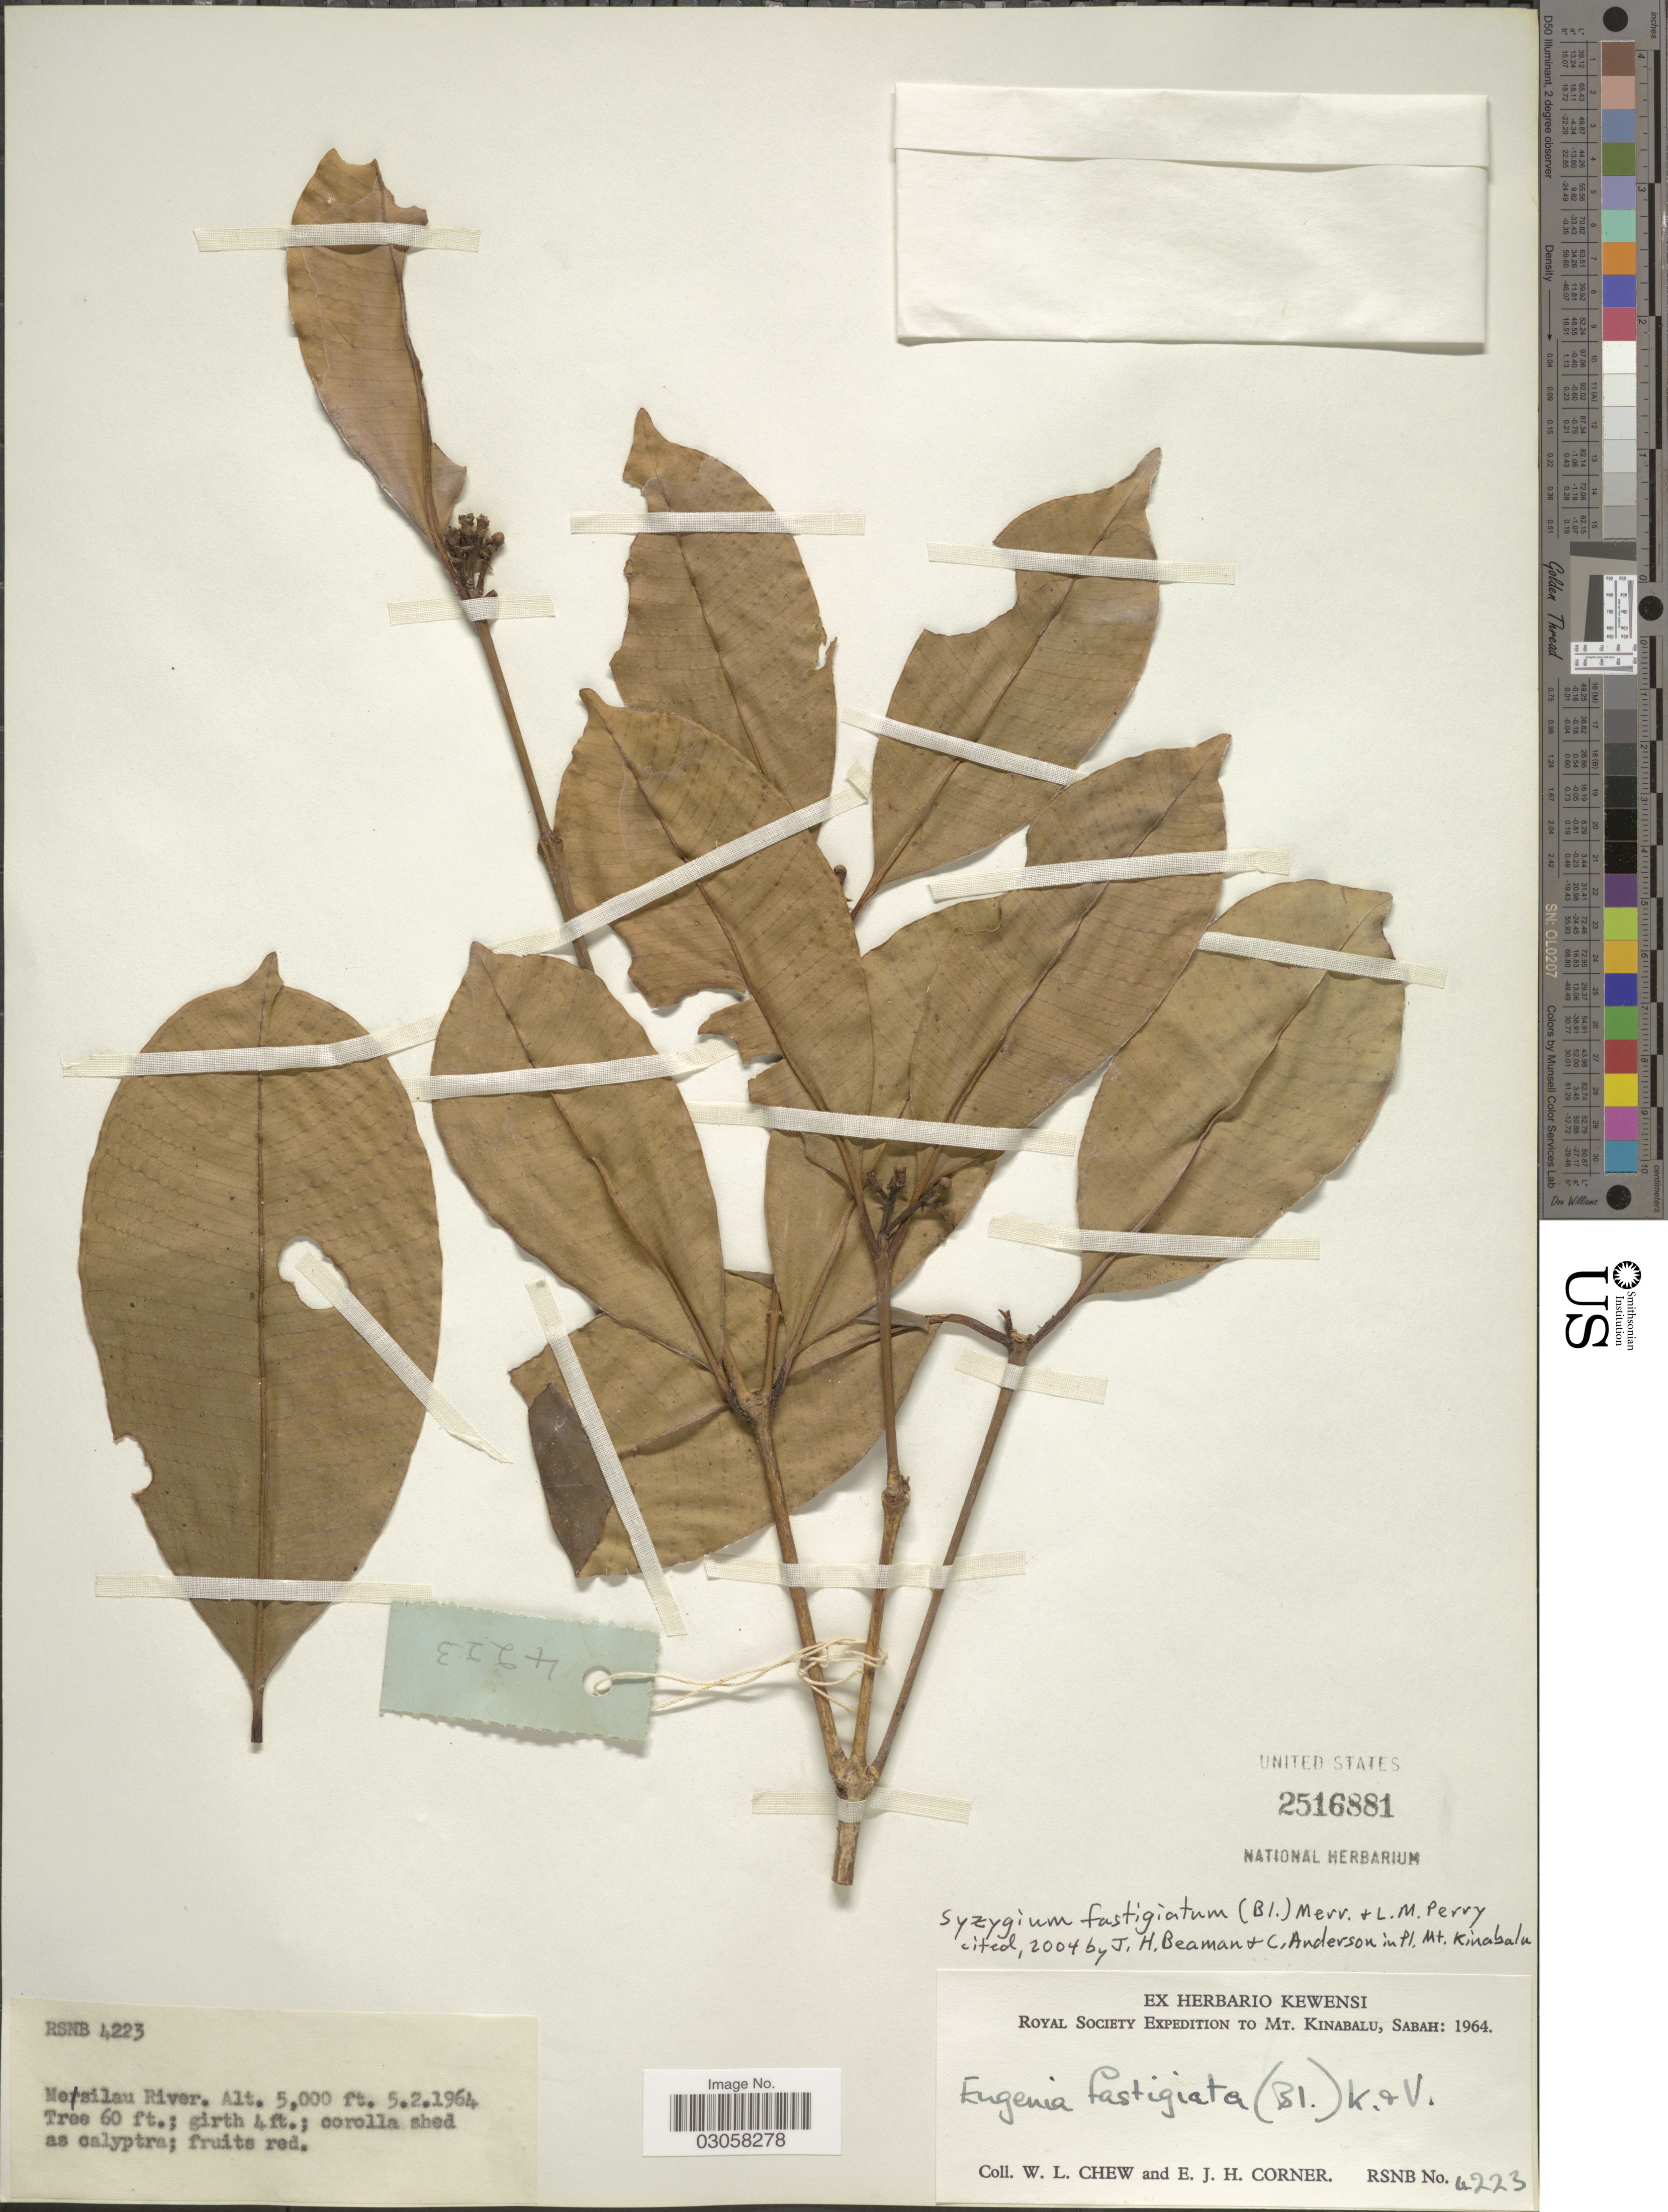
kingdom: Plantae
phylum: Tracheophyta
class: Magnoliopsida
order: Myrtales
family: Myrtaceae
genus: Syzygium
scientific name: Syzygium fastigiatum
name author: (Blume) Merr. & L.M. Perry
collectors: W. Chew & E. Corner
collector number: RSNB4223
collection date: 1964-02-05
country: Malaysia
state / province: Sabah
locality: Mt. Kinabalu, Sabah. Mesilau River.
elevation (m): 1524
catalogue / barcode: US 2516881